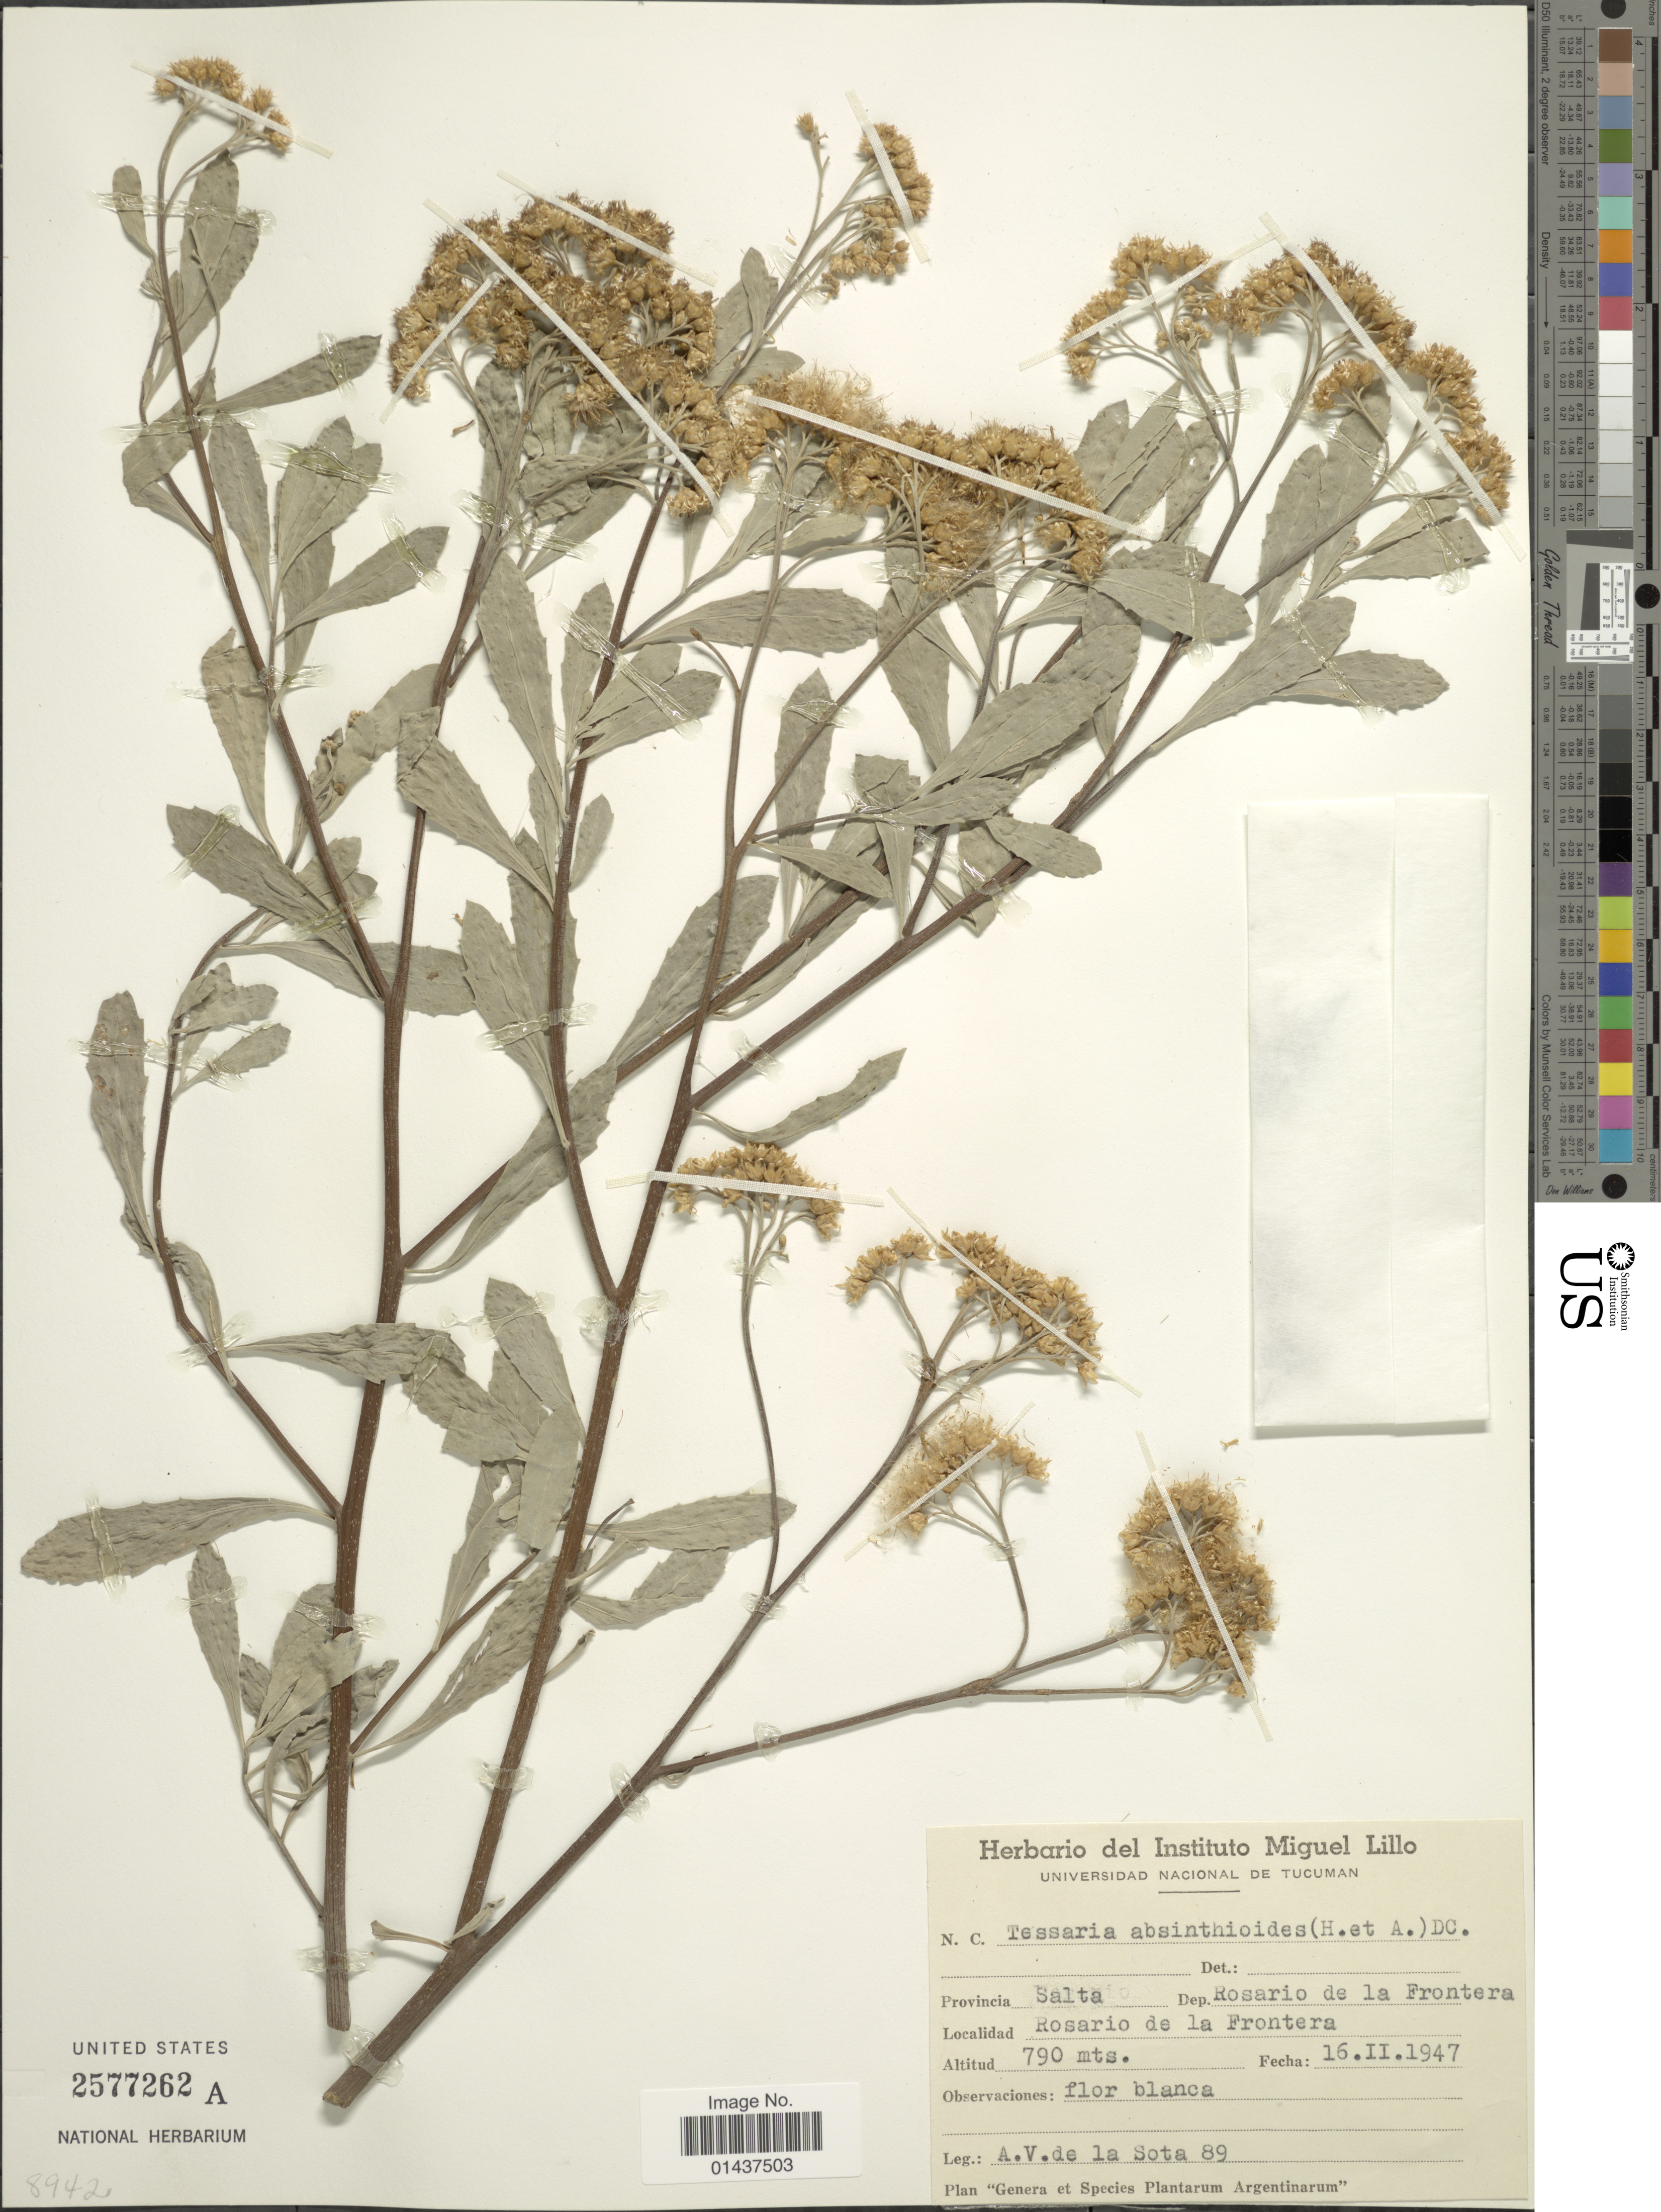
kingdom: Plantae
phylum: Tracheophyta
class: Magnoliopsida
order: Asterales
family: Asteraceae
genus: Tessaria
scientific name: Tessaria integrifolia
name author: Ruiz & Pav.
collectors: A. V de Sota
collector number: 89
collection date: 1947-02-16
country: Argentina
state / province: Salta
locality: Dep Rosario de la Frontera, Rosario de la Frontera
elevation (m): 790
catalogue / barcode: US 2577262A